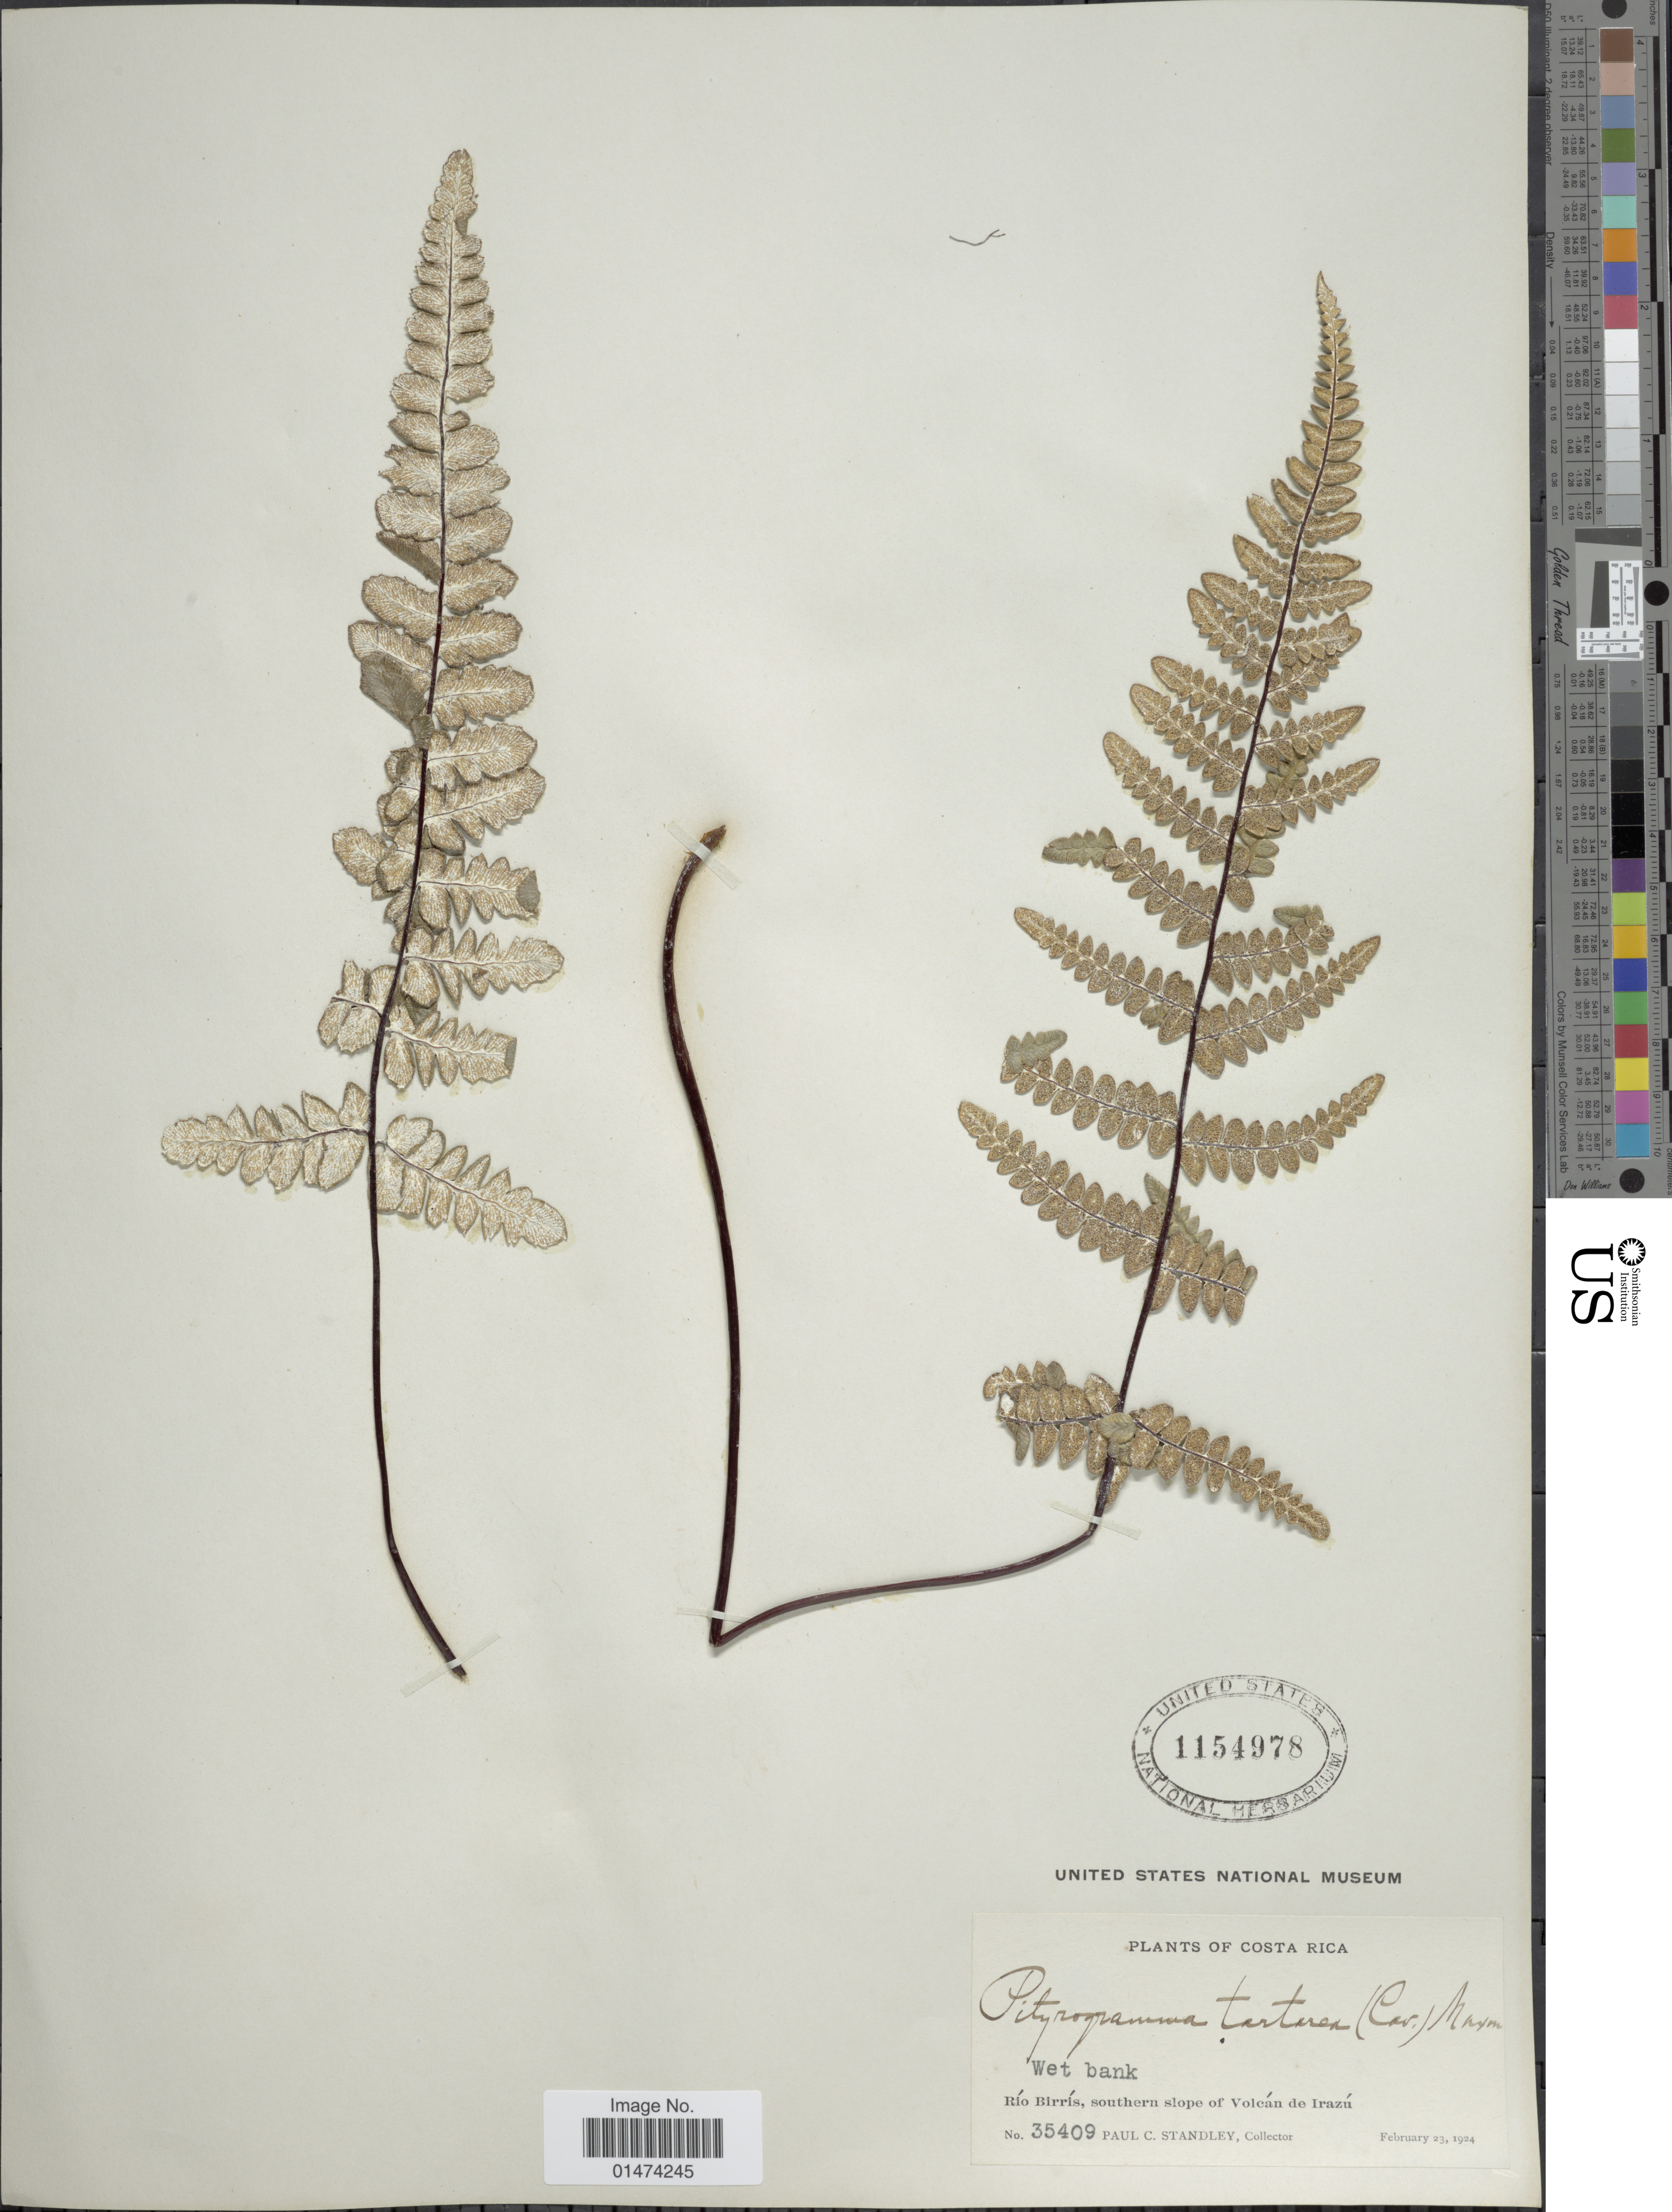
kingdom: Plantae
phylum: Tracheophyta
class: Polypodiopsida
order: Polypodiales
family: Pteridaceae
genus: Pityrogramma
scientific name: Pityrogramma tartarea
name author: (Cav.) Maxon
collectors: P. C. Standley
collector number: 35409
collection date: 1924-02-23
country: Costa Rica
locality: Rio Birris, southern slope of Volcan de Irazu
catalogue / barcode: US 1154978